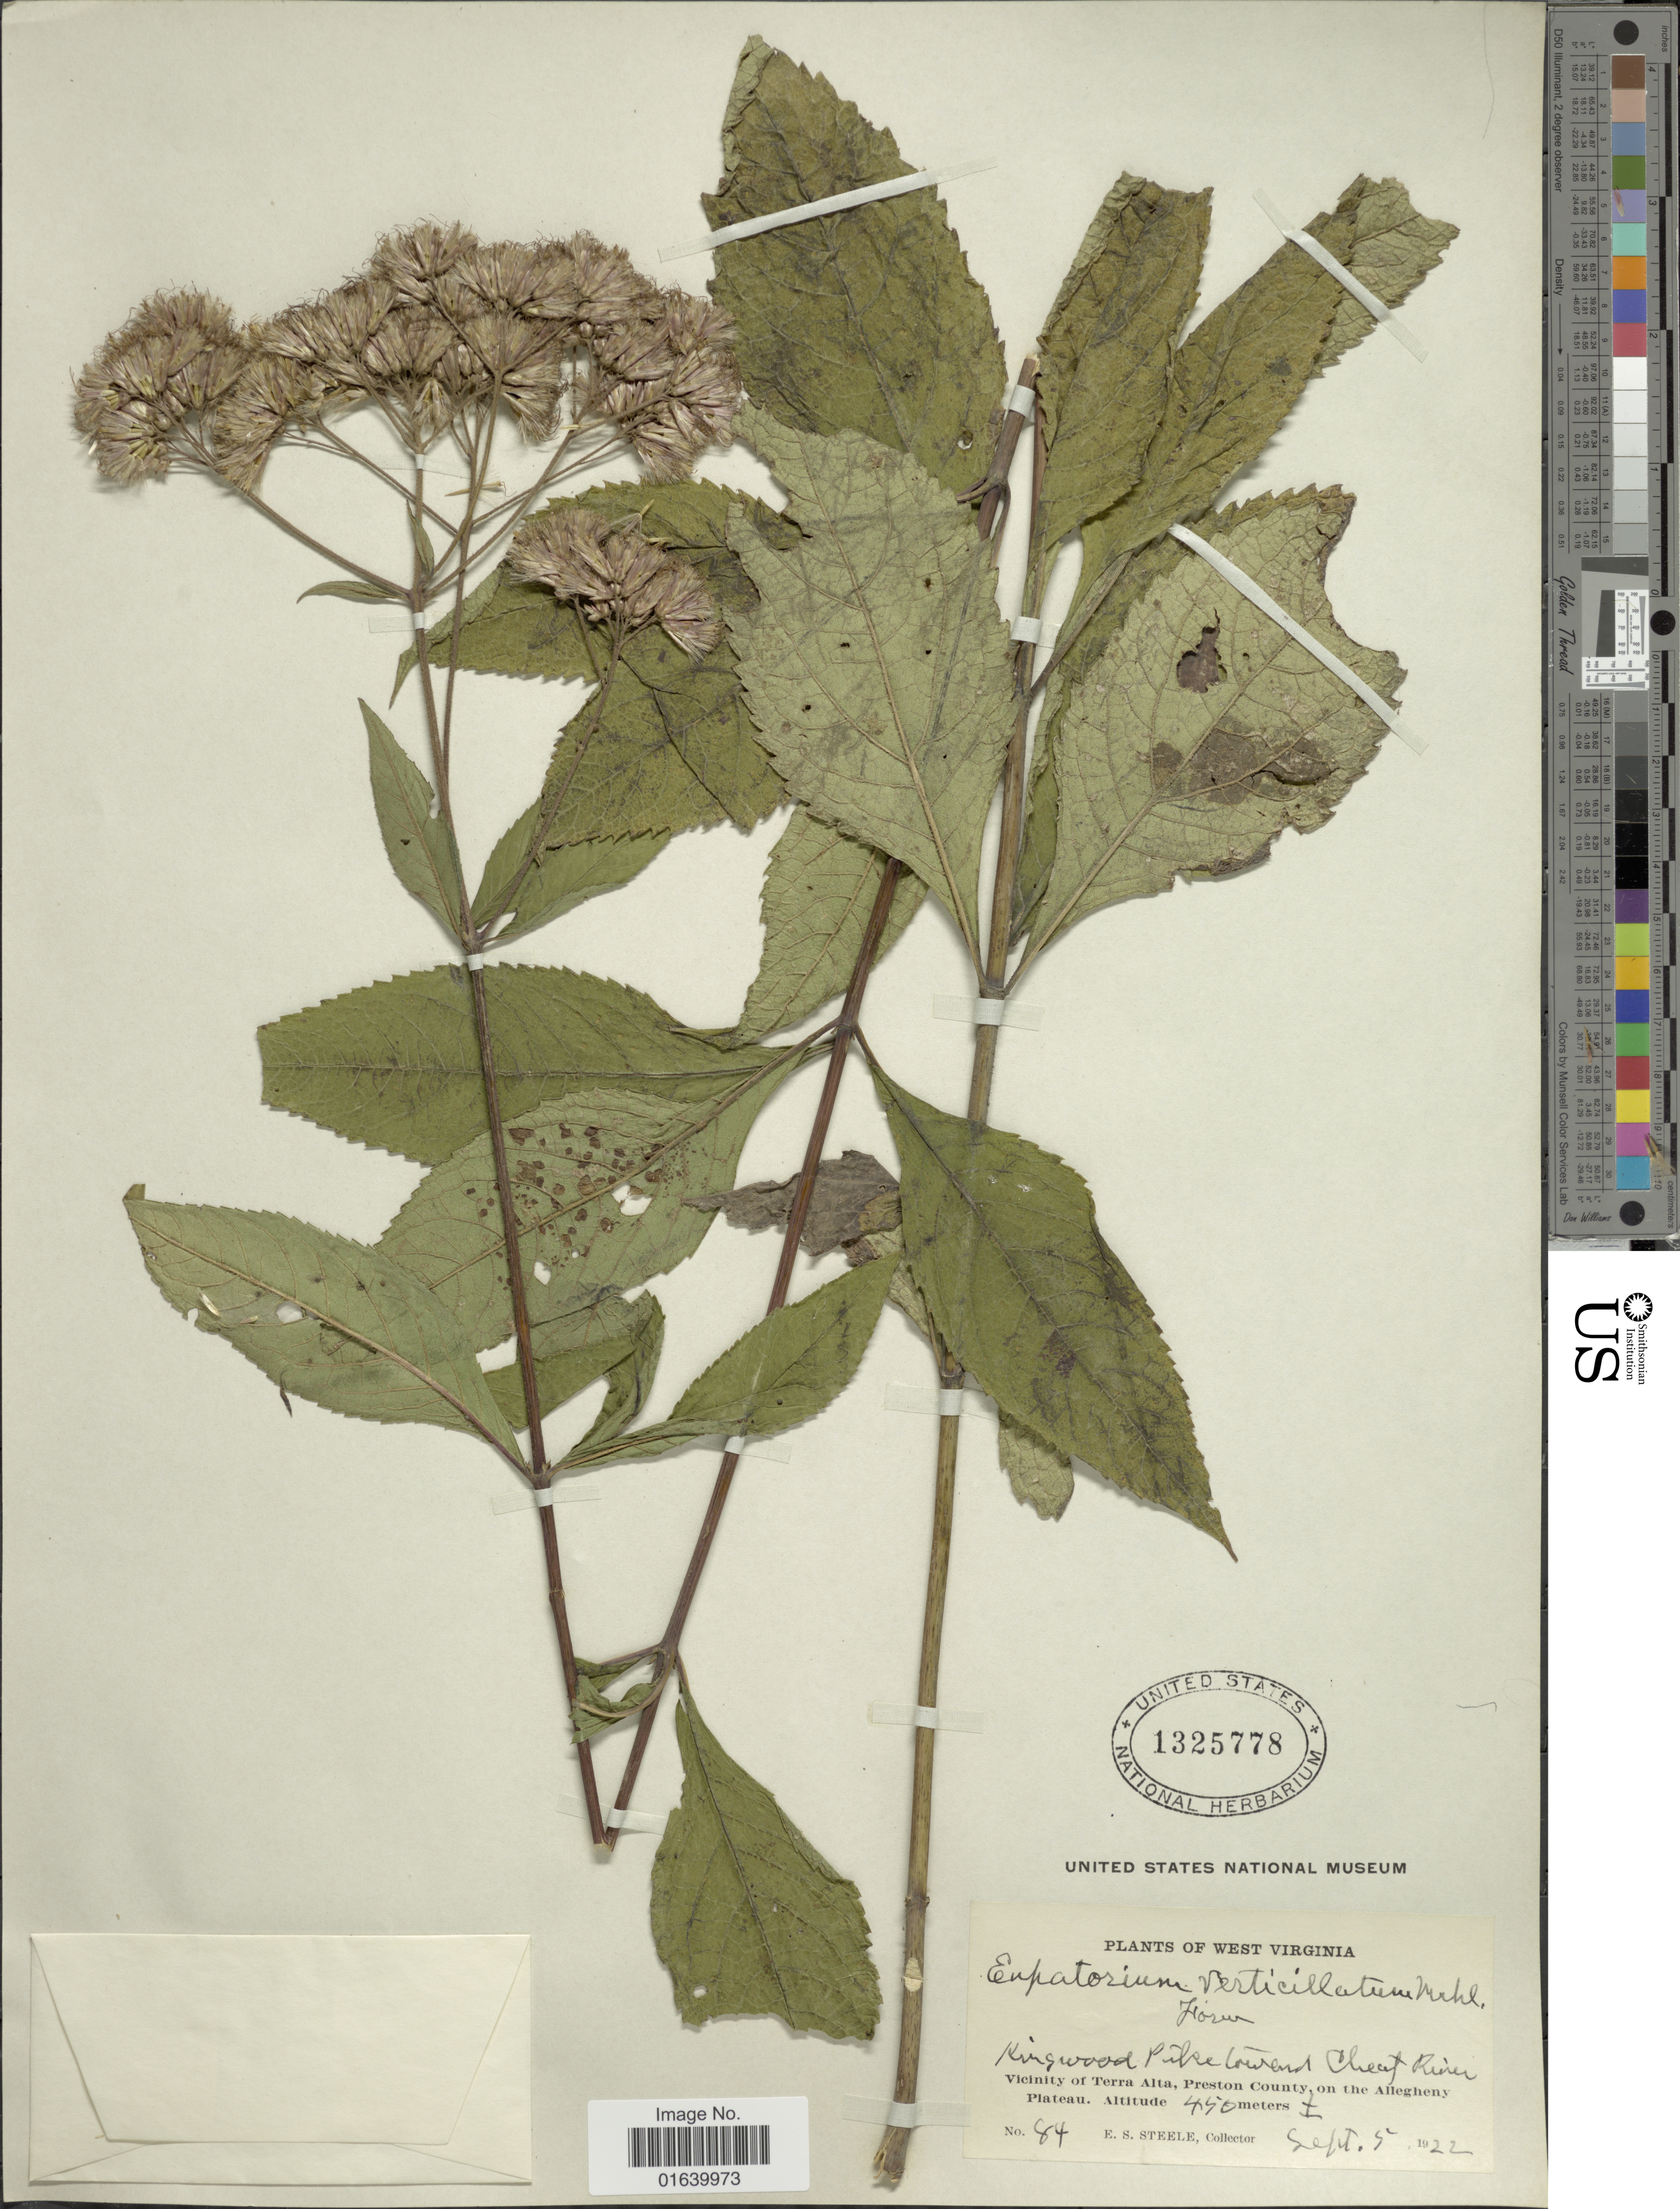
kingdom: Plantae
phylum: Tracheophyta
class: Magnoliopsida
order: Asterales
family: Asteraceae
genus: Eupatorium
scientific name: Eupatorium purpureum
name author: (L.) E.E. Lamont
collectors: E. Steele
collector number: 84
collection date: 1922-09-05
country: United States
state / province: West Virginia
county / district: Preston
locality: West Virginia, Kingwood Pilketoward Cheat Rivder, Vicinity of Terra Alta, Preston County, on the Allegheny Plateau.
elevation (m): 450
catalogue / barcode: US 1325778